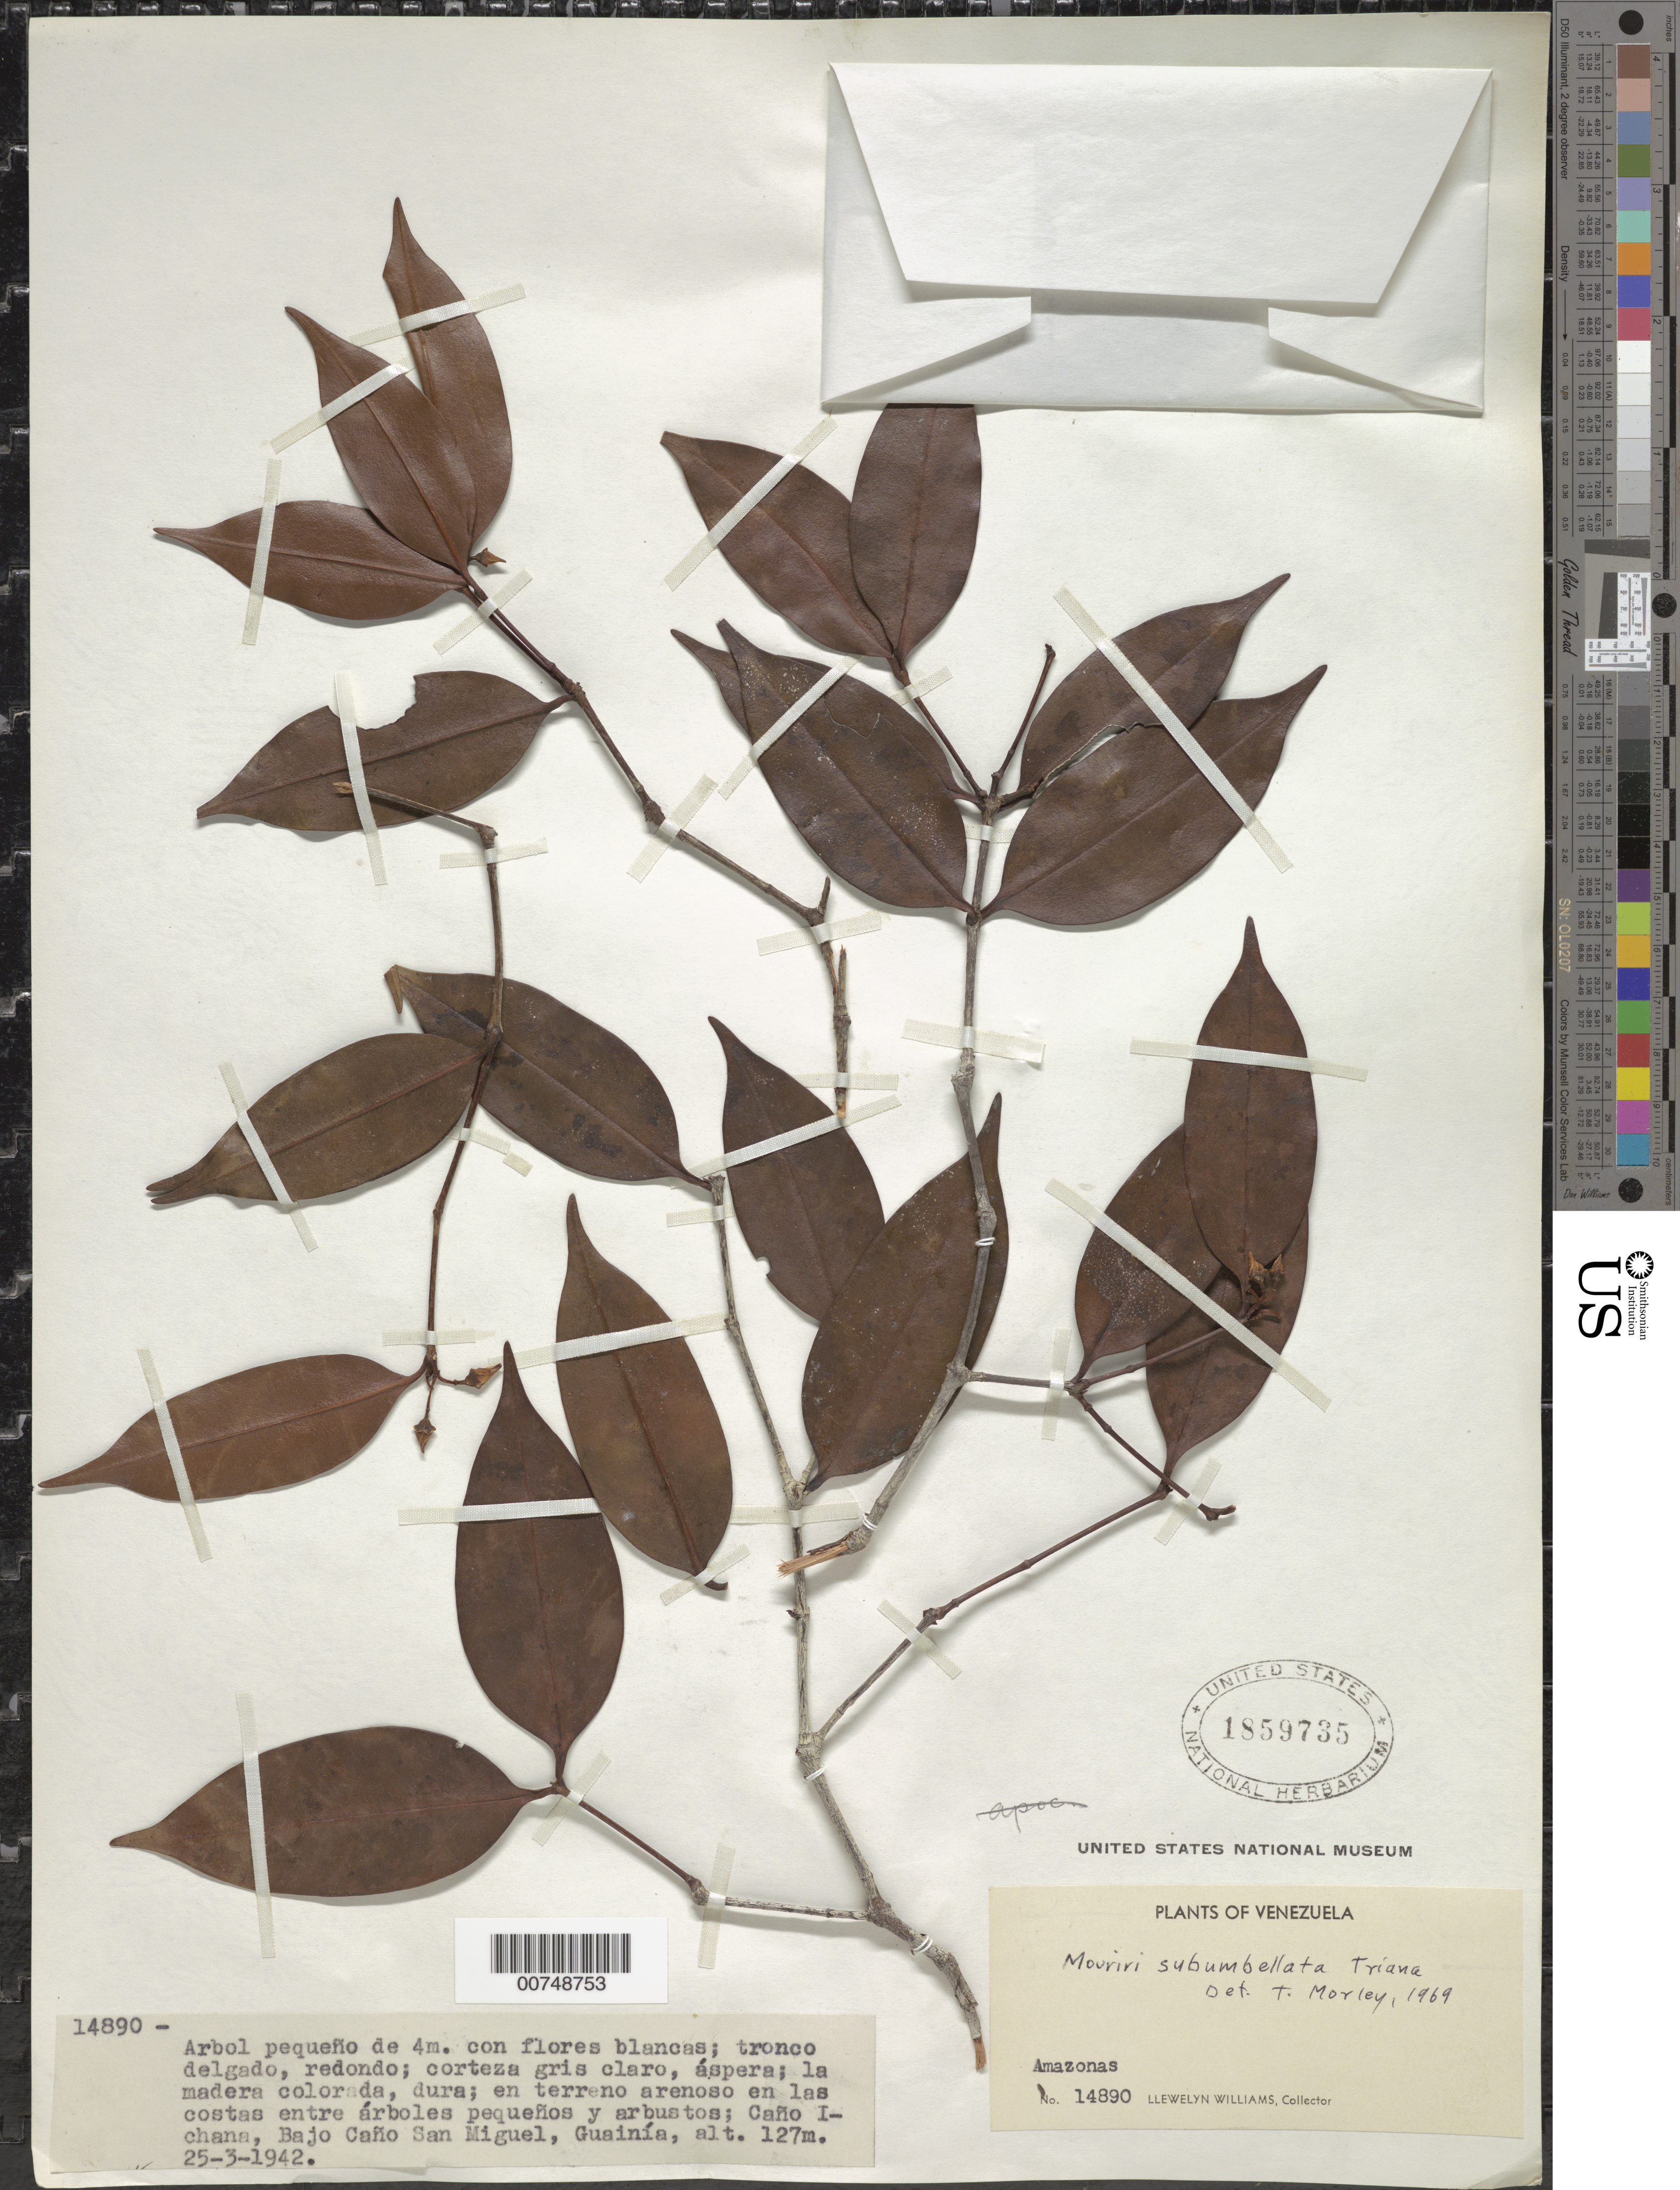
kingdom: Plantae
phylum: Tracheophyta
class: Magnoliopsida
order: Myrtales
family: Melastomataceae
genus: Mouriri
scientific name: Mouriri subumbellata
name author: Triana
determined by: Morley, T.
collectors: Ll. Williams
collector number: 14890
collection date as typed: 25-Mar-42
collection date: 1942-03-25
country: Venezuela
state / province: Amazonas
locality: Caño Ichana, Bajo Caño San Miguel, Río Guainía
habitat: Terreno arenoso en las costas entre arboles pequenos y arbustos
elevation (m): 120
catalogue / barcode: US 1859735